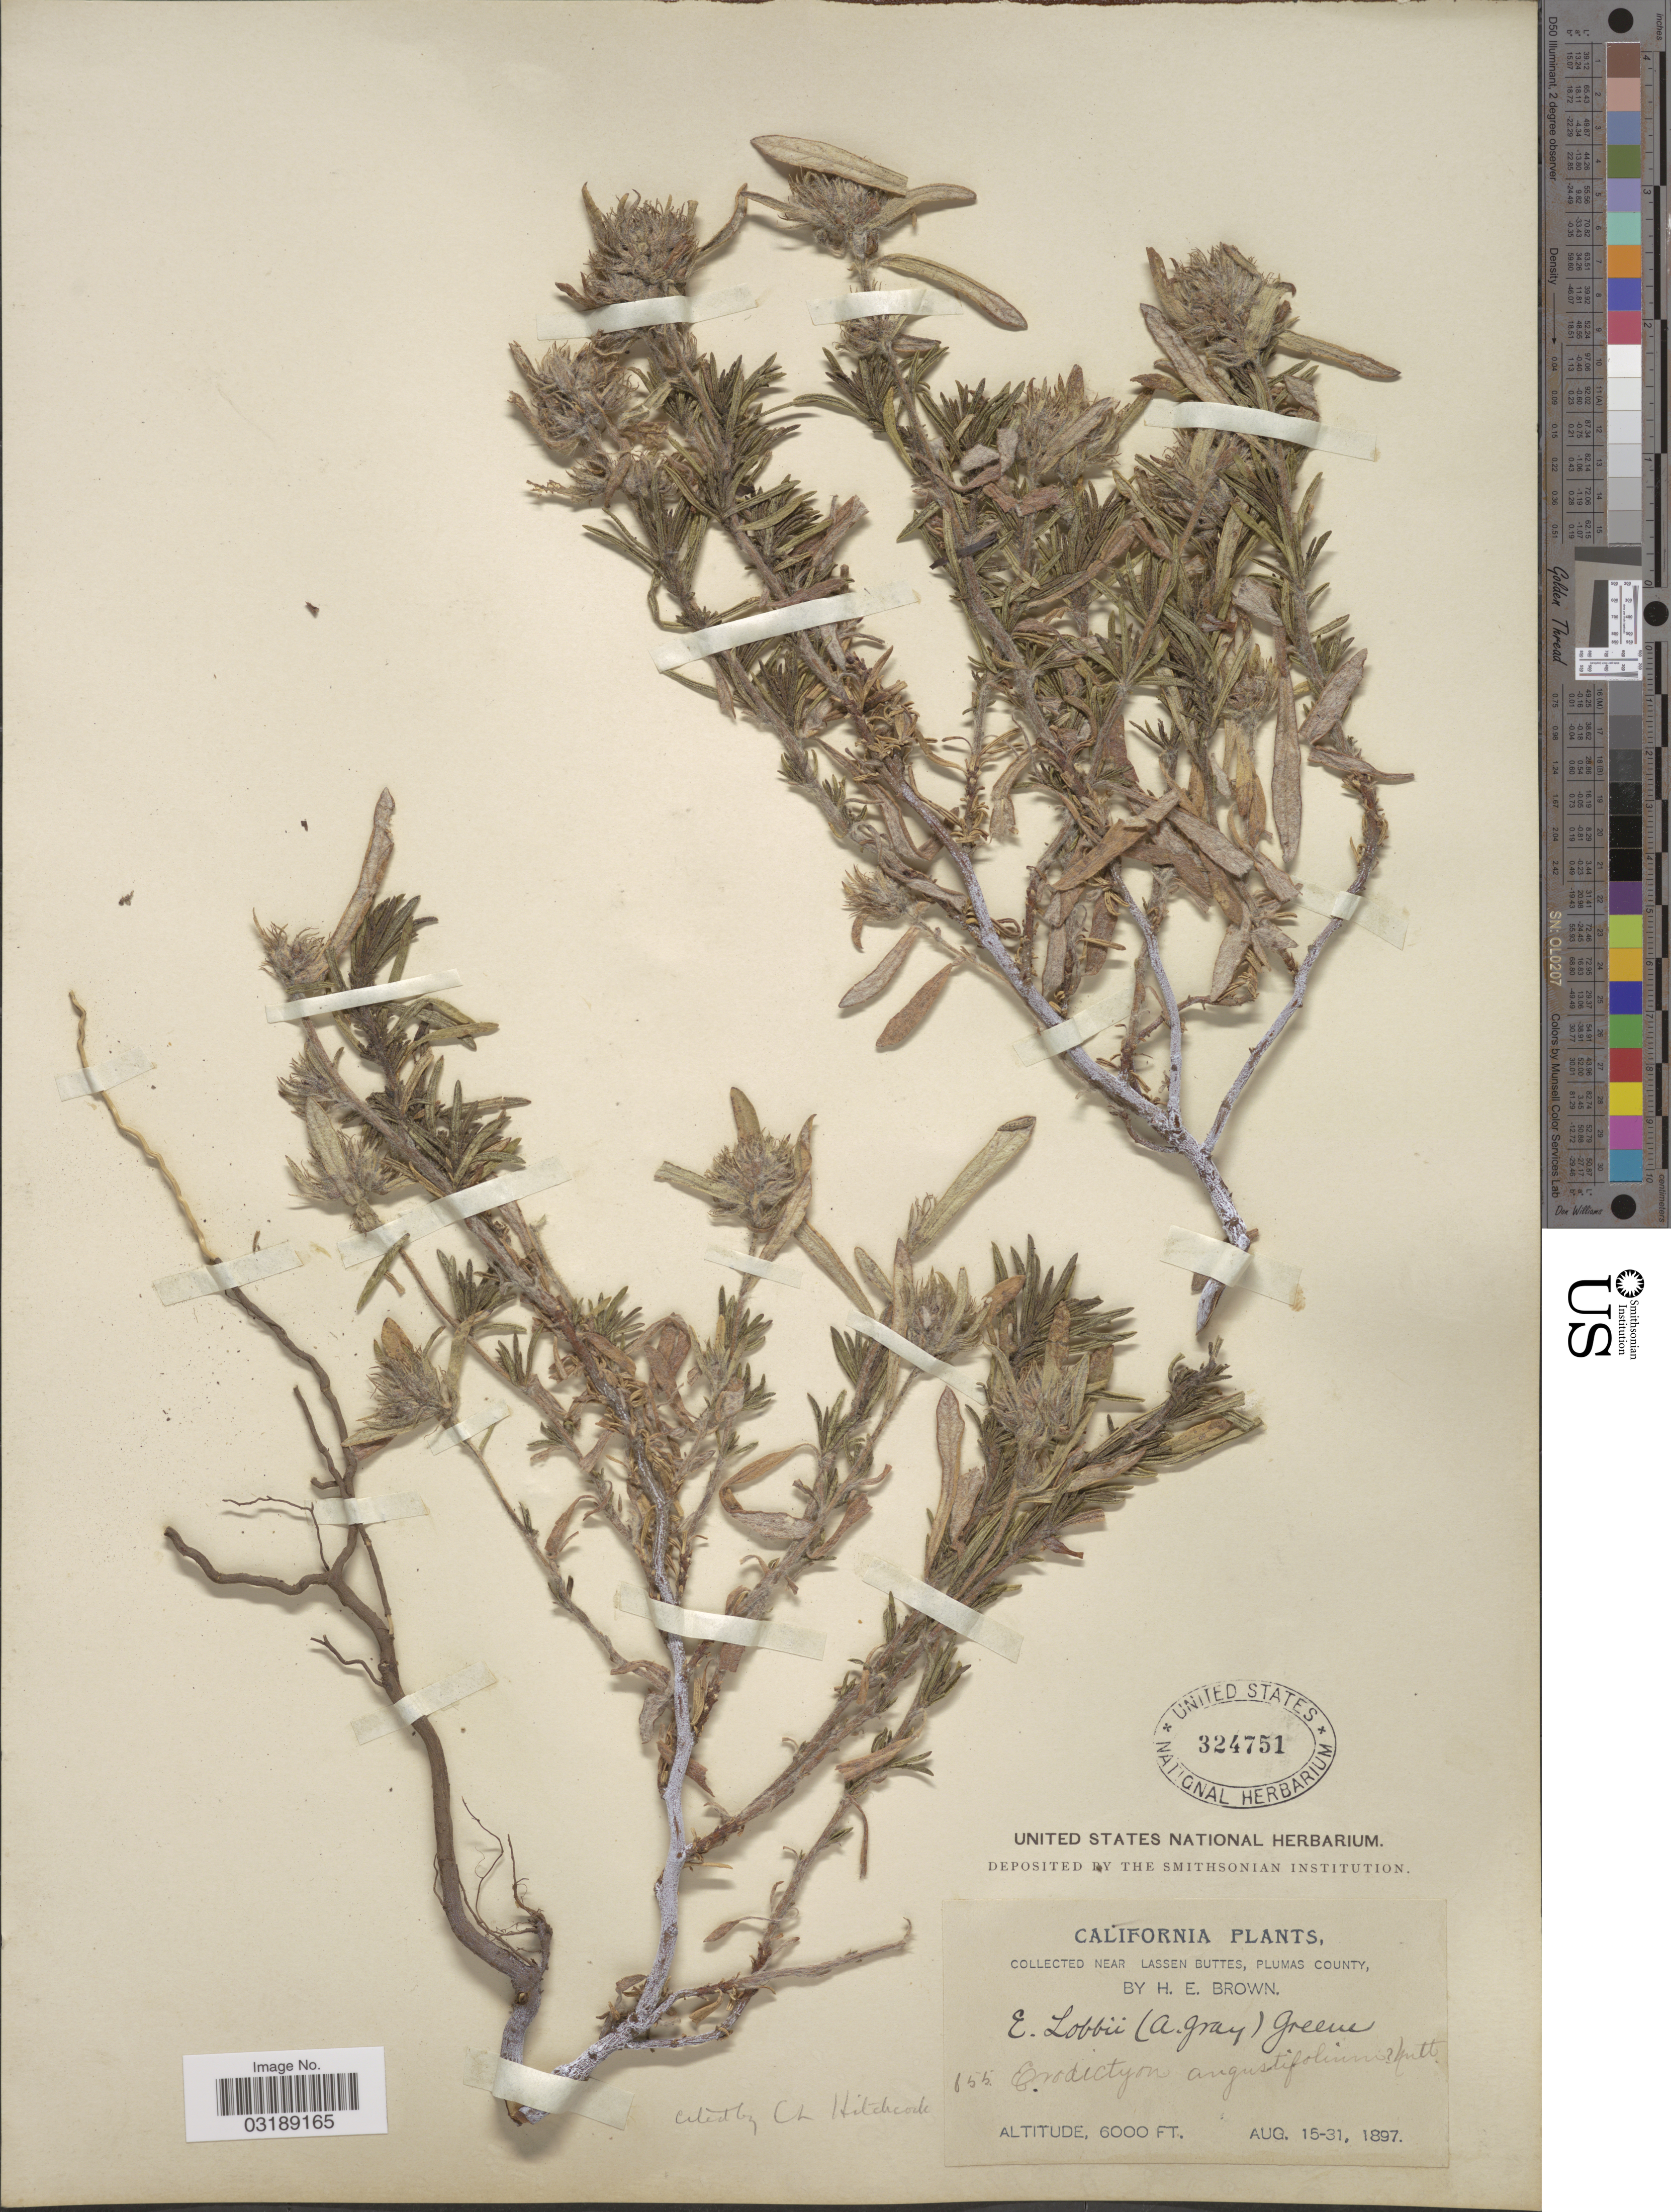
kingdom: Plantae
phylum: Tracheophyta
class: Magnoliopsida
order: Boraginales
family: Namaceae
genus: Nama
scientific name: Nama lobbii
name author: A. Gray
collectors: H. E. Brown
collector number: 655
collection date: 1897-08-15/1897-08-31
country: United States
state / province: California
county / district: Plumas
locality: Near Lassen Butte, Plumas County.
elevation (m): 1829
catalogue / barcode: US 324751